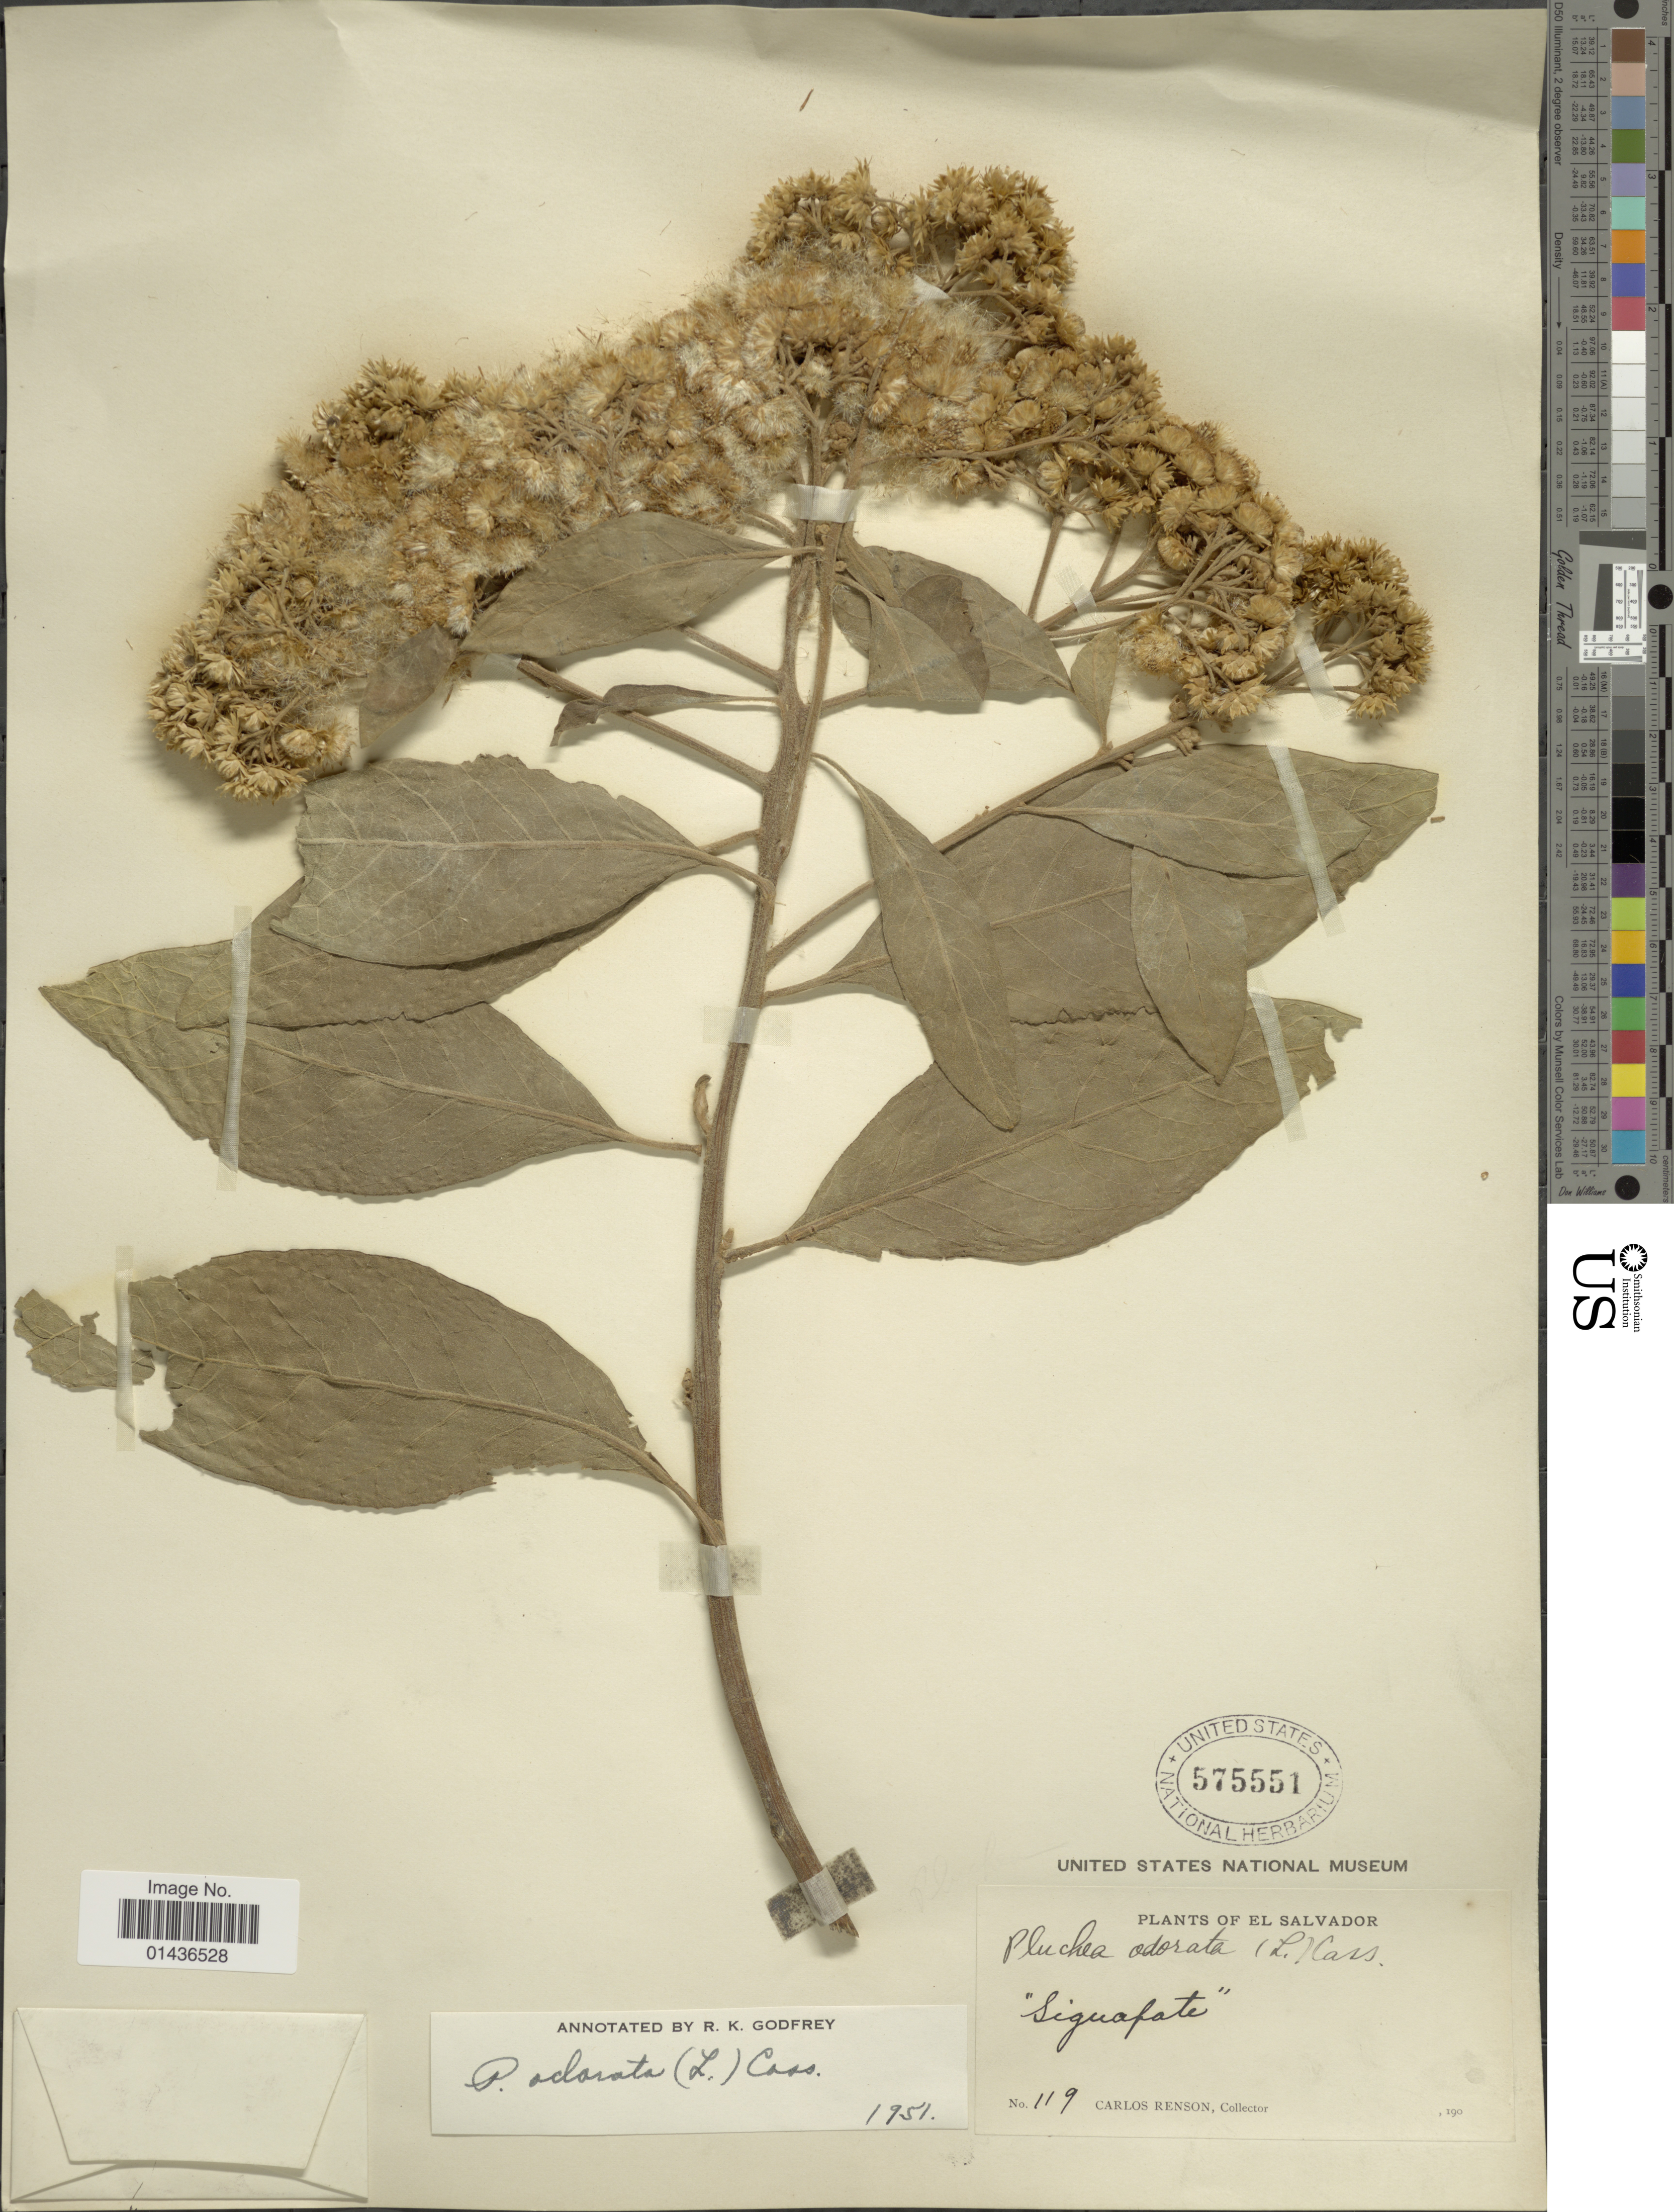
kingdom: Plantae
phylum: Tracheophyta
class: Magnoliopsida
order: Asterales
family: Asteraceae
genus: Pluchea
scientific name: Pluchea carolinensis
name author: (Jacq.) D. Don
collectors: C. Renson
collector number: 119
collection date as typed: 190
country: El Salvador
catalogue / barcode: US 575551